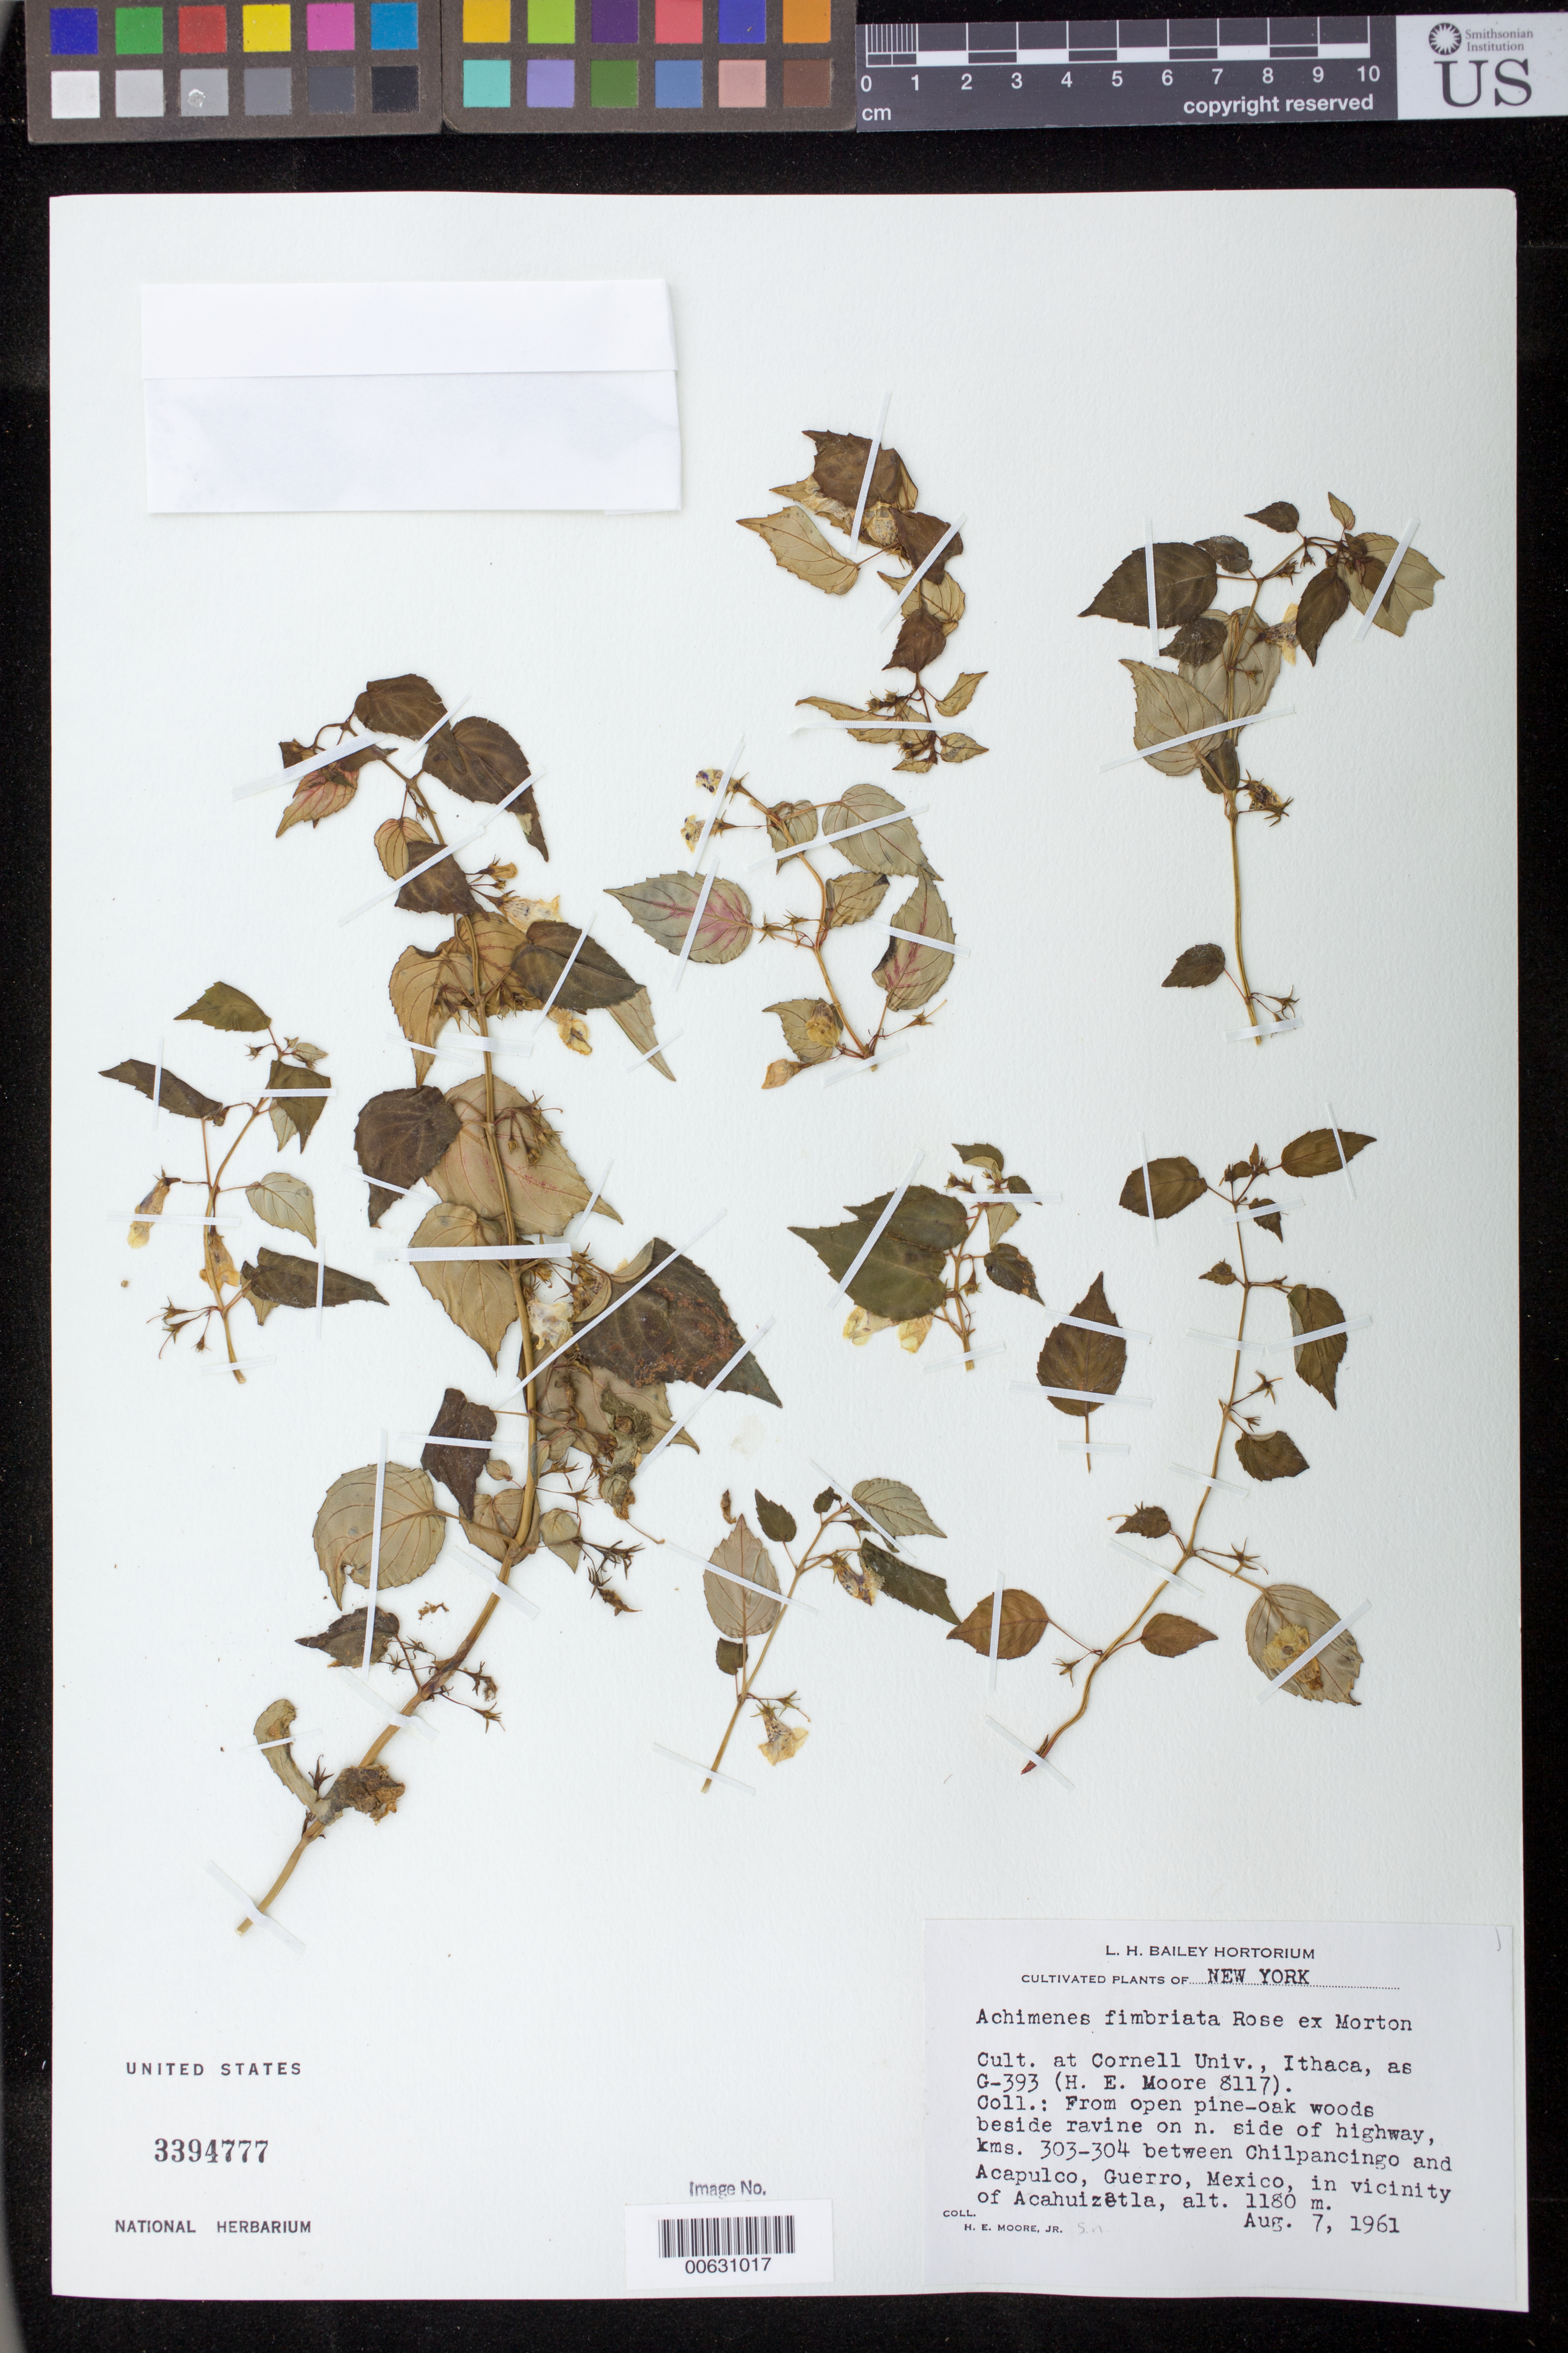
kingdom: Plantae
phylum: Tracheophyta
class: Magnoliopsida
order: Lamiales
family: Gesneriaceae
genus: Achimenes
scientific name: Achimenes fimbriata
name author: Rose ex C.V. Morton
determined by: Skog, Laurence E.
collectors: H. E. Moore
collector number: s.n. [G-393]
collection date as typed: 07 Aug 1961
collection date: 1961-08-07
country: Mexico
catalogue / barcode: US 3394777